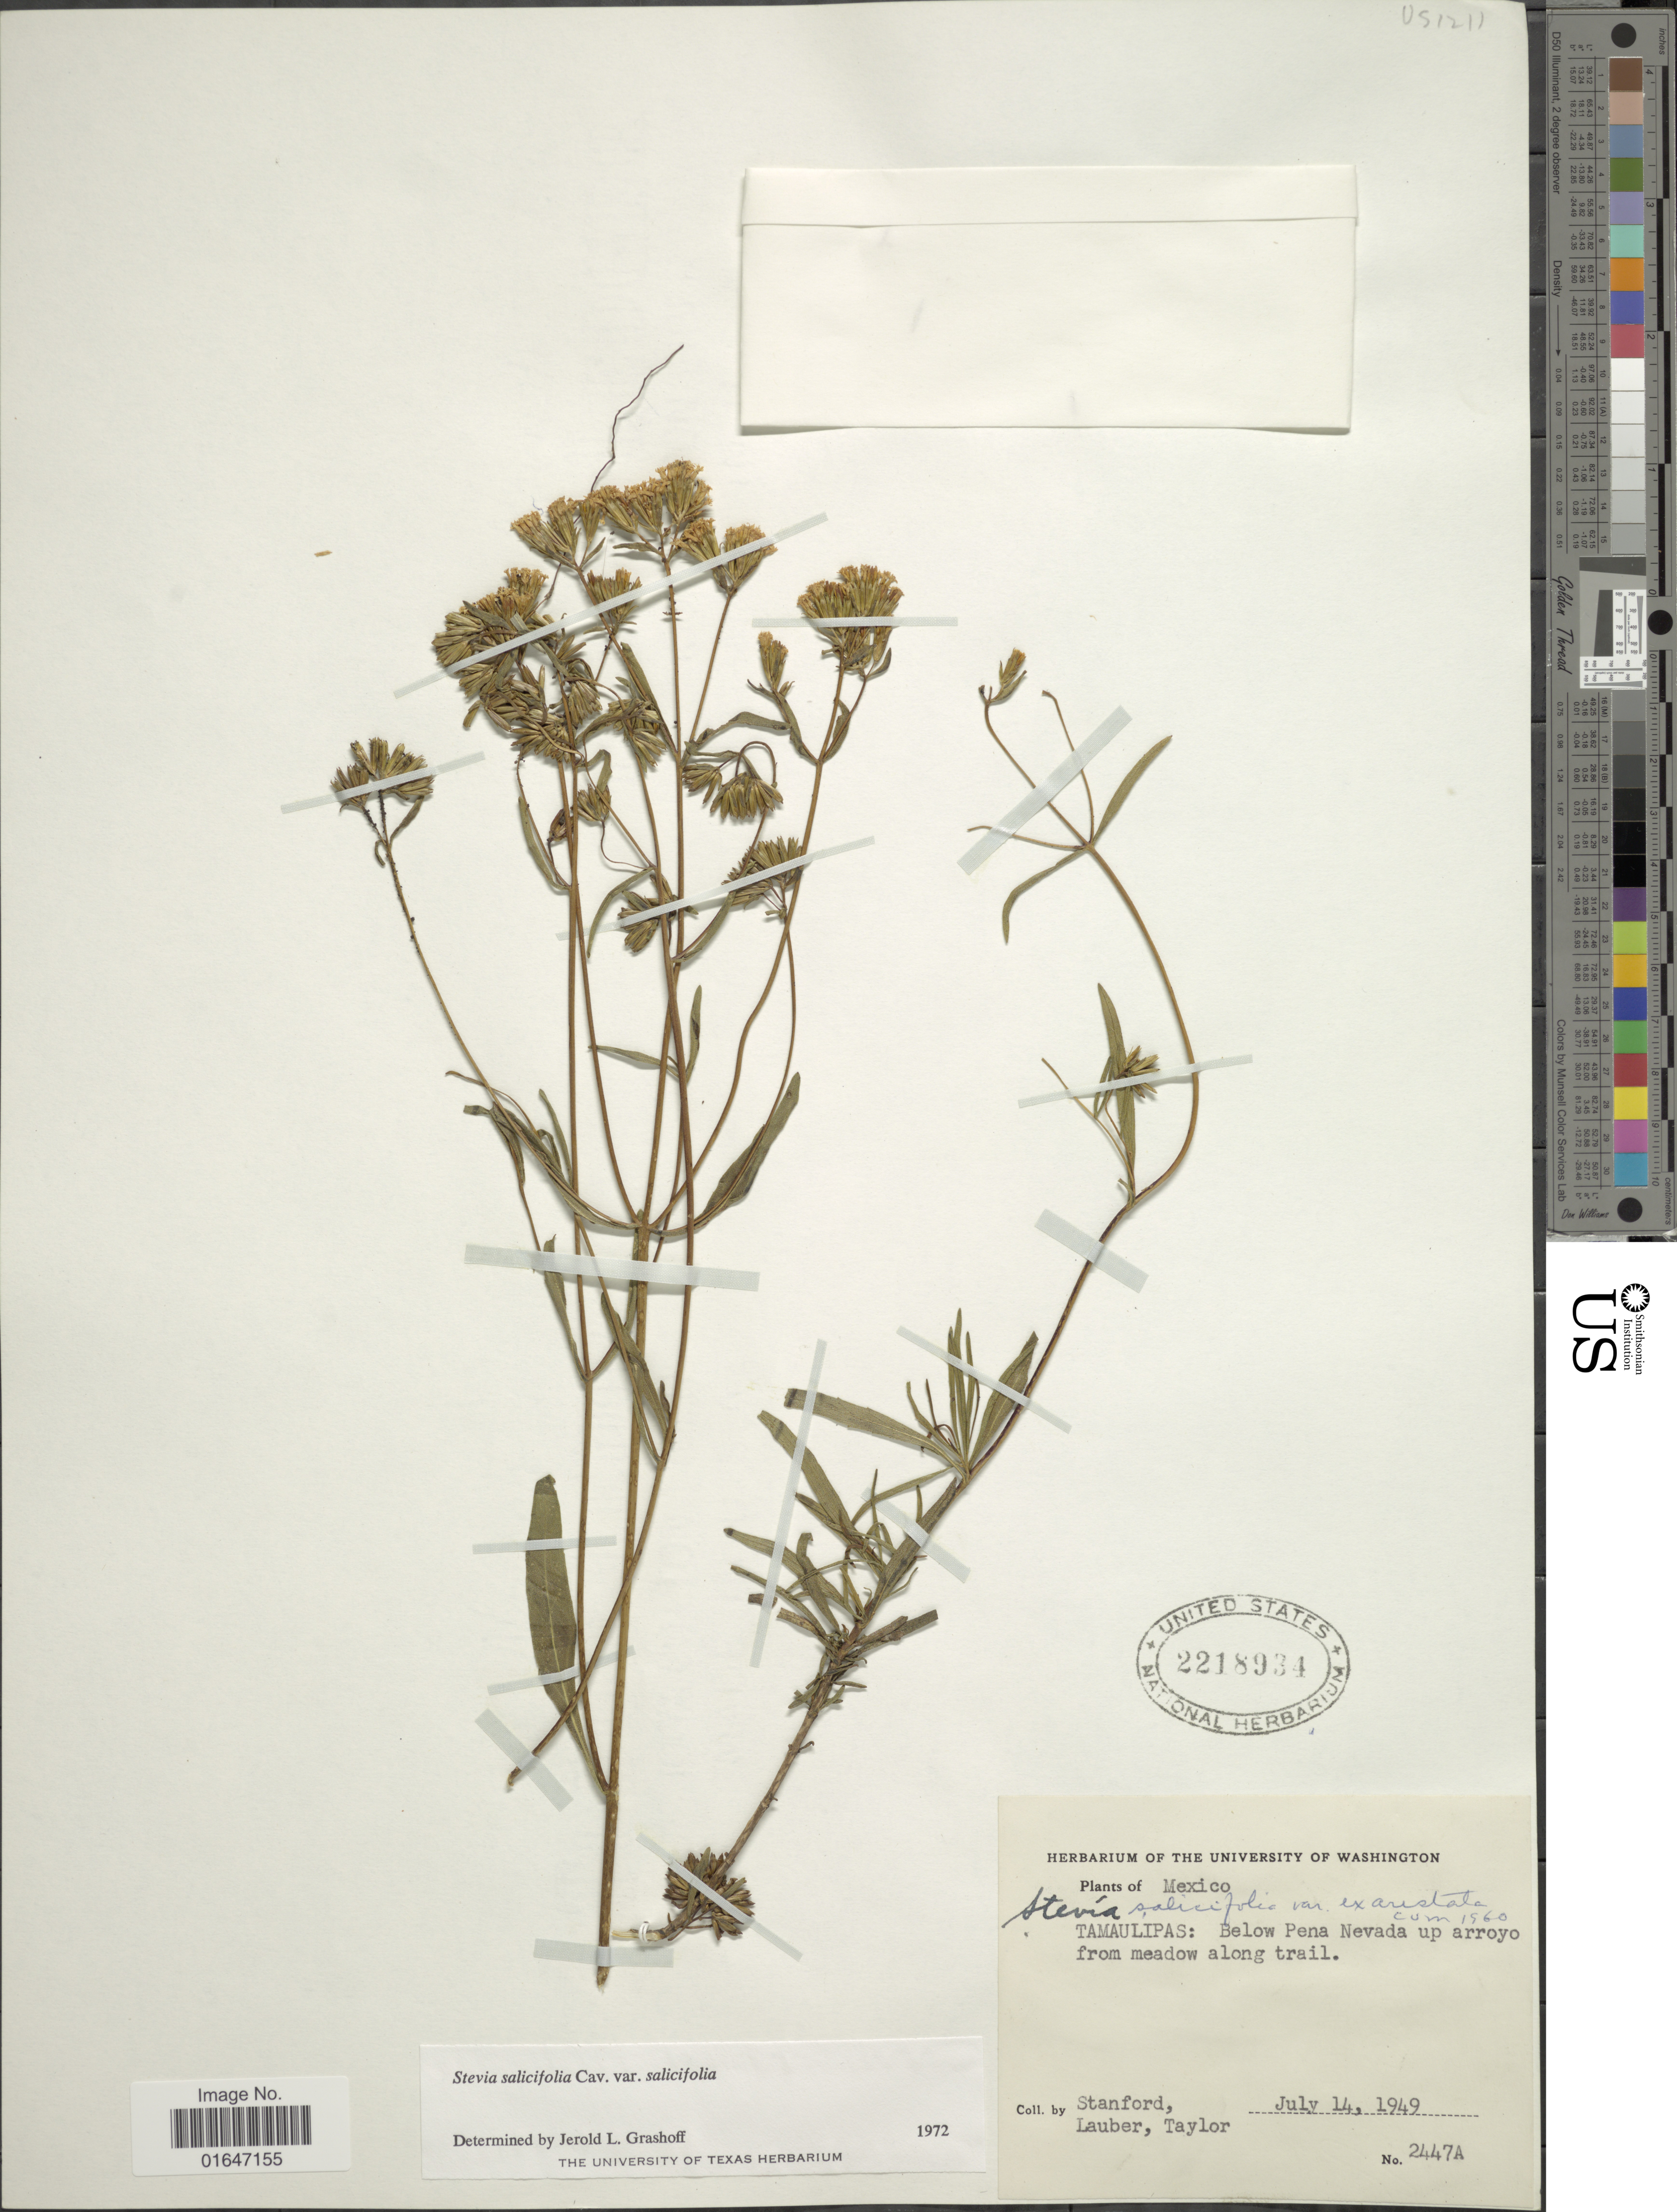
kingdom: Plantae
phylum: Tracheophyta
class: Magnoliopsida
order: Asterales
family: Asteraceae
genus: Stevia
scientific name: Stevia salicifolia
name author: Cav.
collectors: -. Stanford, Lauber, -- & -- Taylor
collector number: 2447A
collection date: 1949-07-14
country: Mexico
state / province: Tamaulipas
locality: Tamaulipas: Below Pena Nevada up Arroyp from Meadow Along trail.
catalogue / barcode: US 2218934